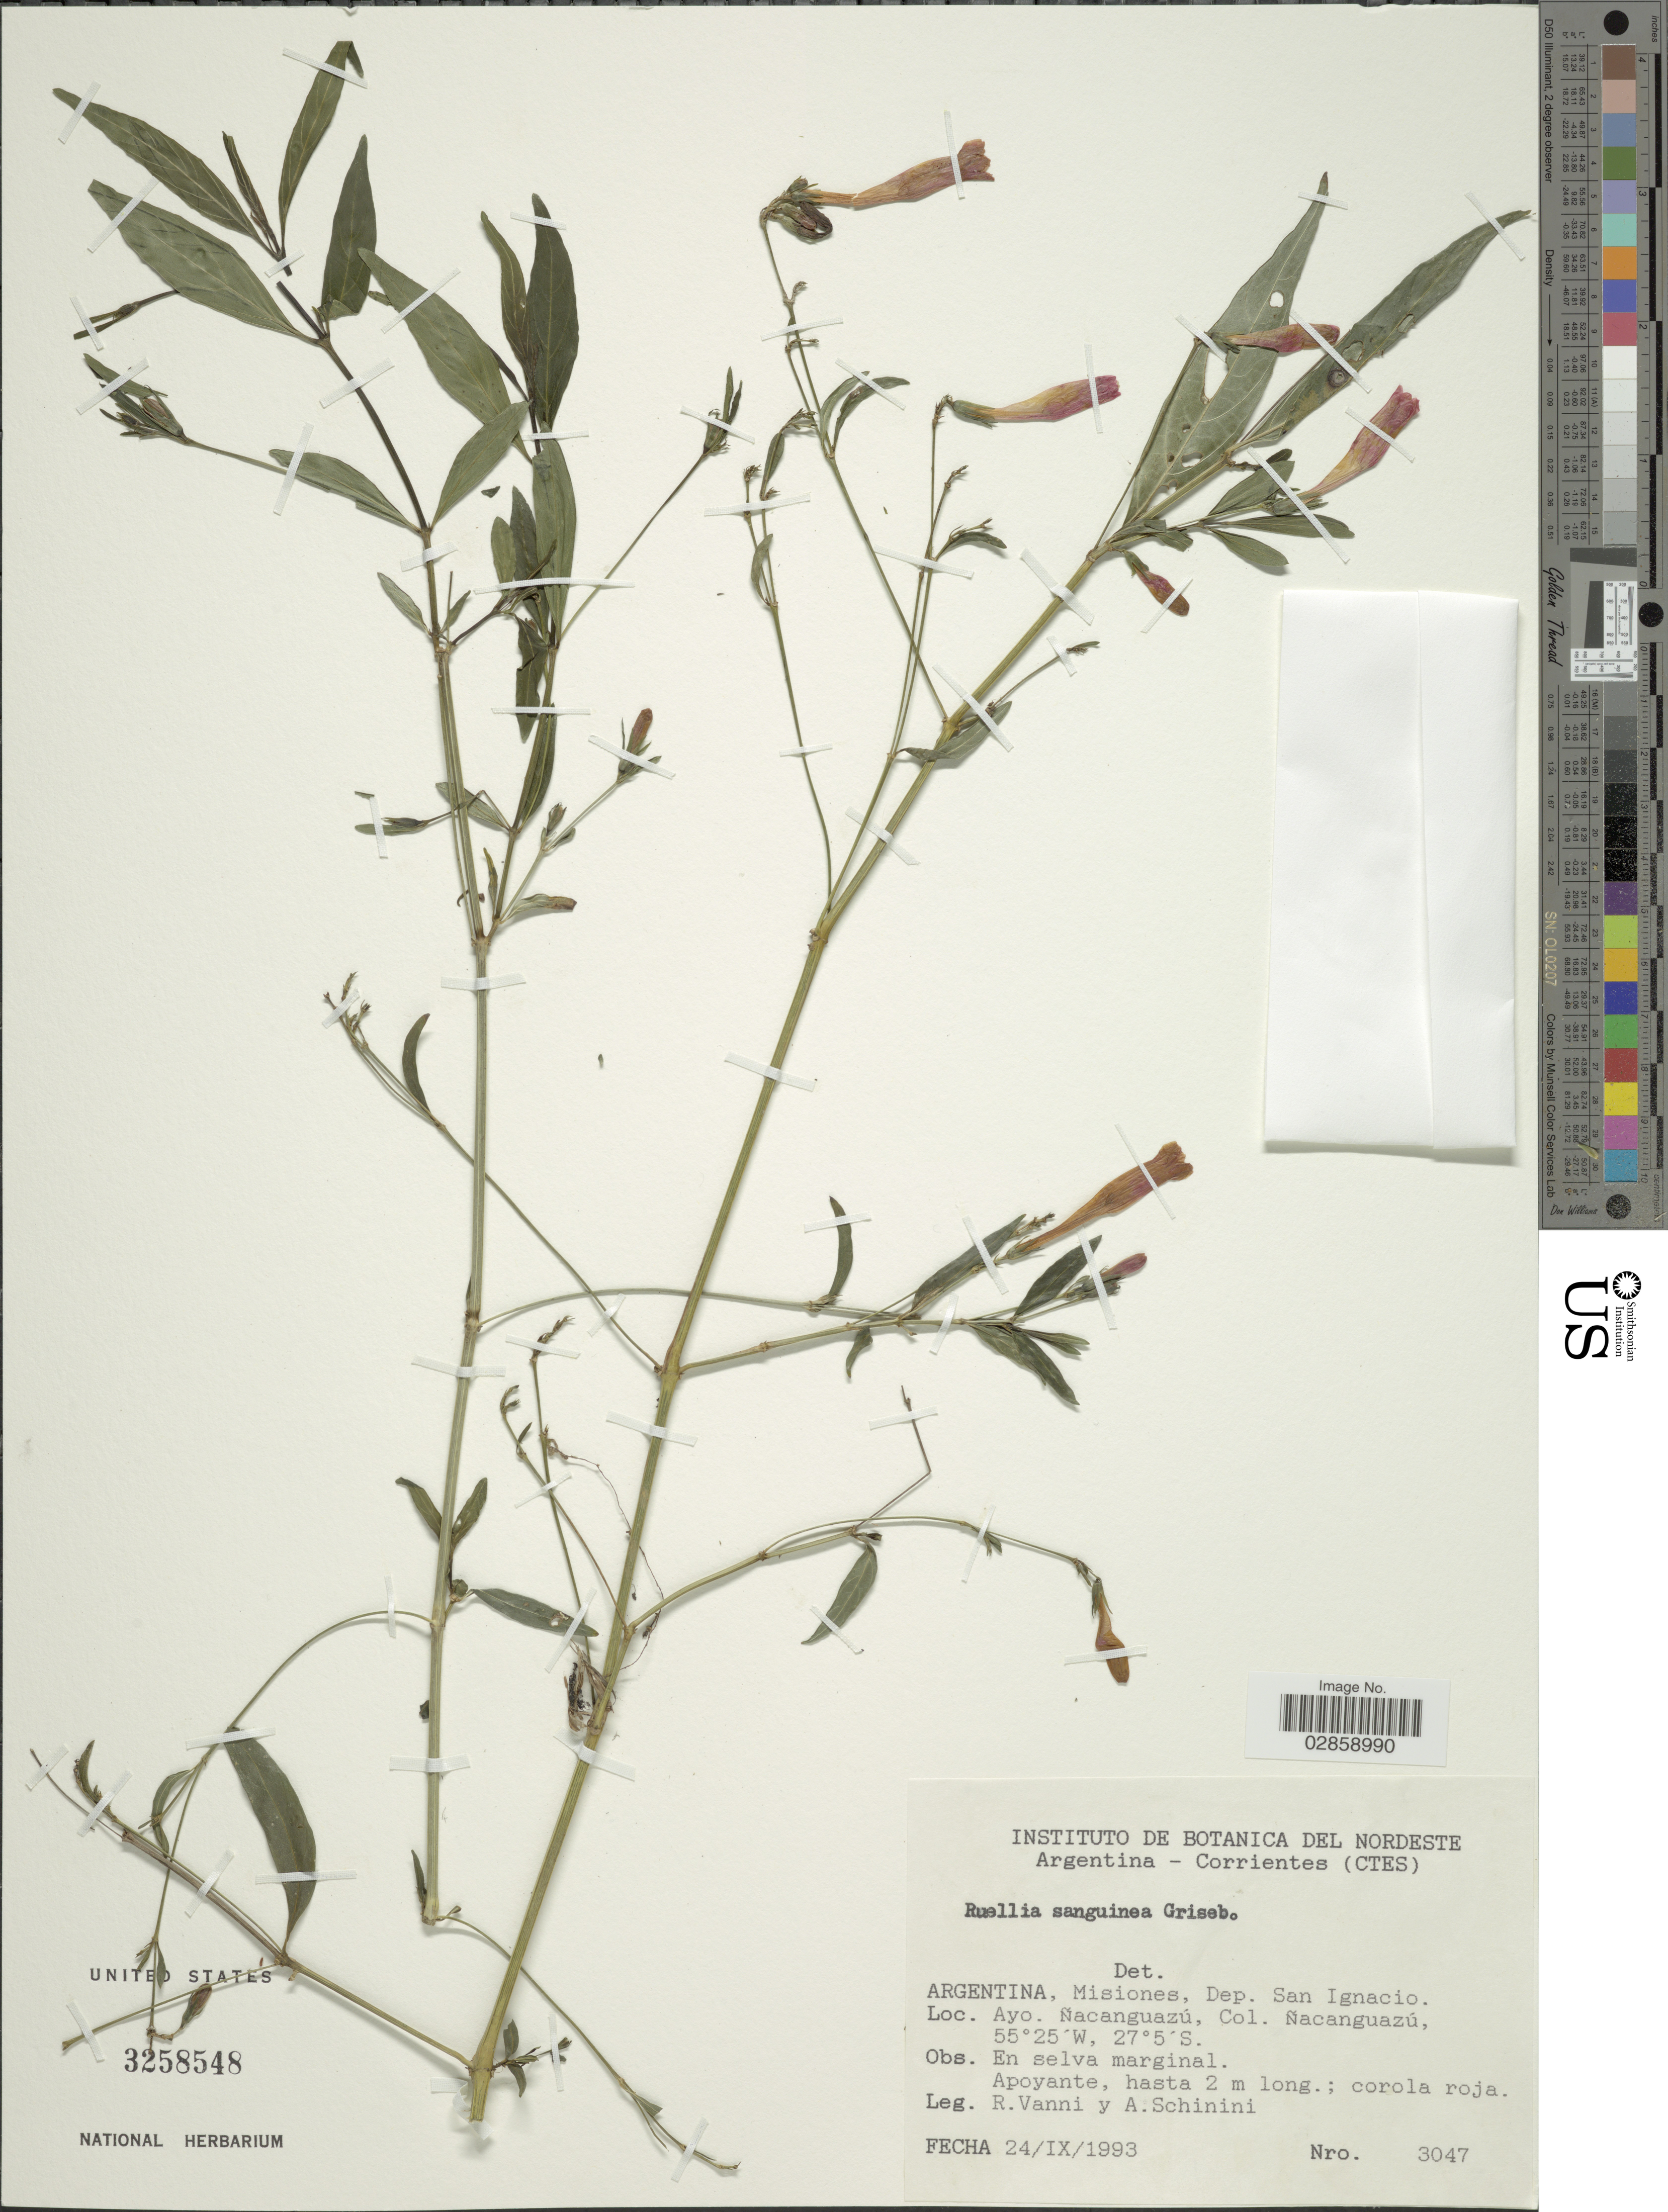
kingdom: Plantae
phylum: Tracheophyta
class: Magnoliopsida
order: Lamiales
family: Acanthaceae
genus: Ruellia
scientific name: Ruellia angustiflora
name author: (Nees) Lindau ex Rambo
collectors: R. Vanni & A. Schinini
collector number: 3047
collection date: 1993-09-24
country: Argentina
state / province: Misiones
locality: Dep. San Ignacio. Ayo. Ñacanguazú, Col. Ñacanguazú.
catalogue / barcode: US 3258548